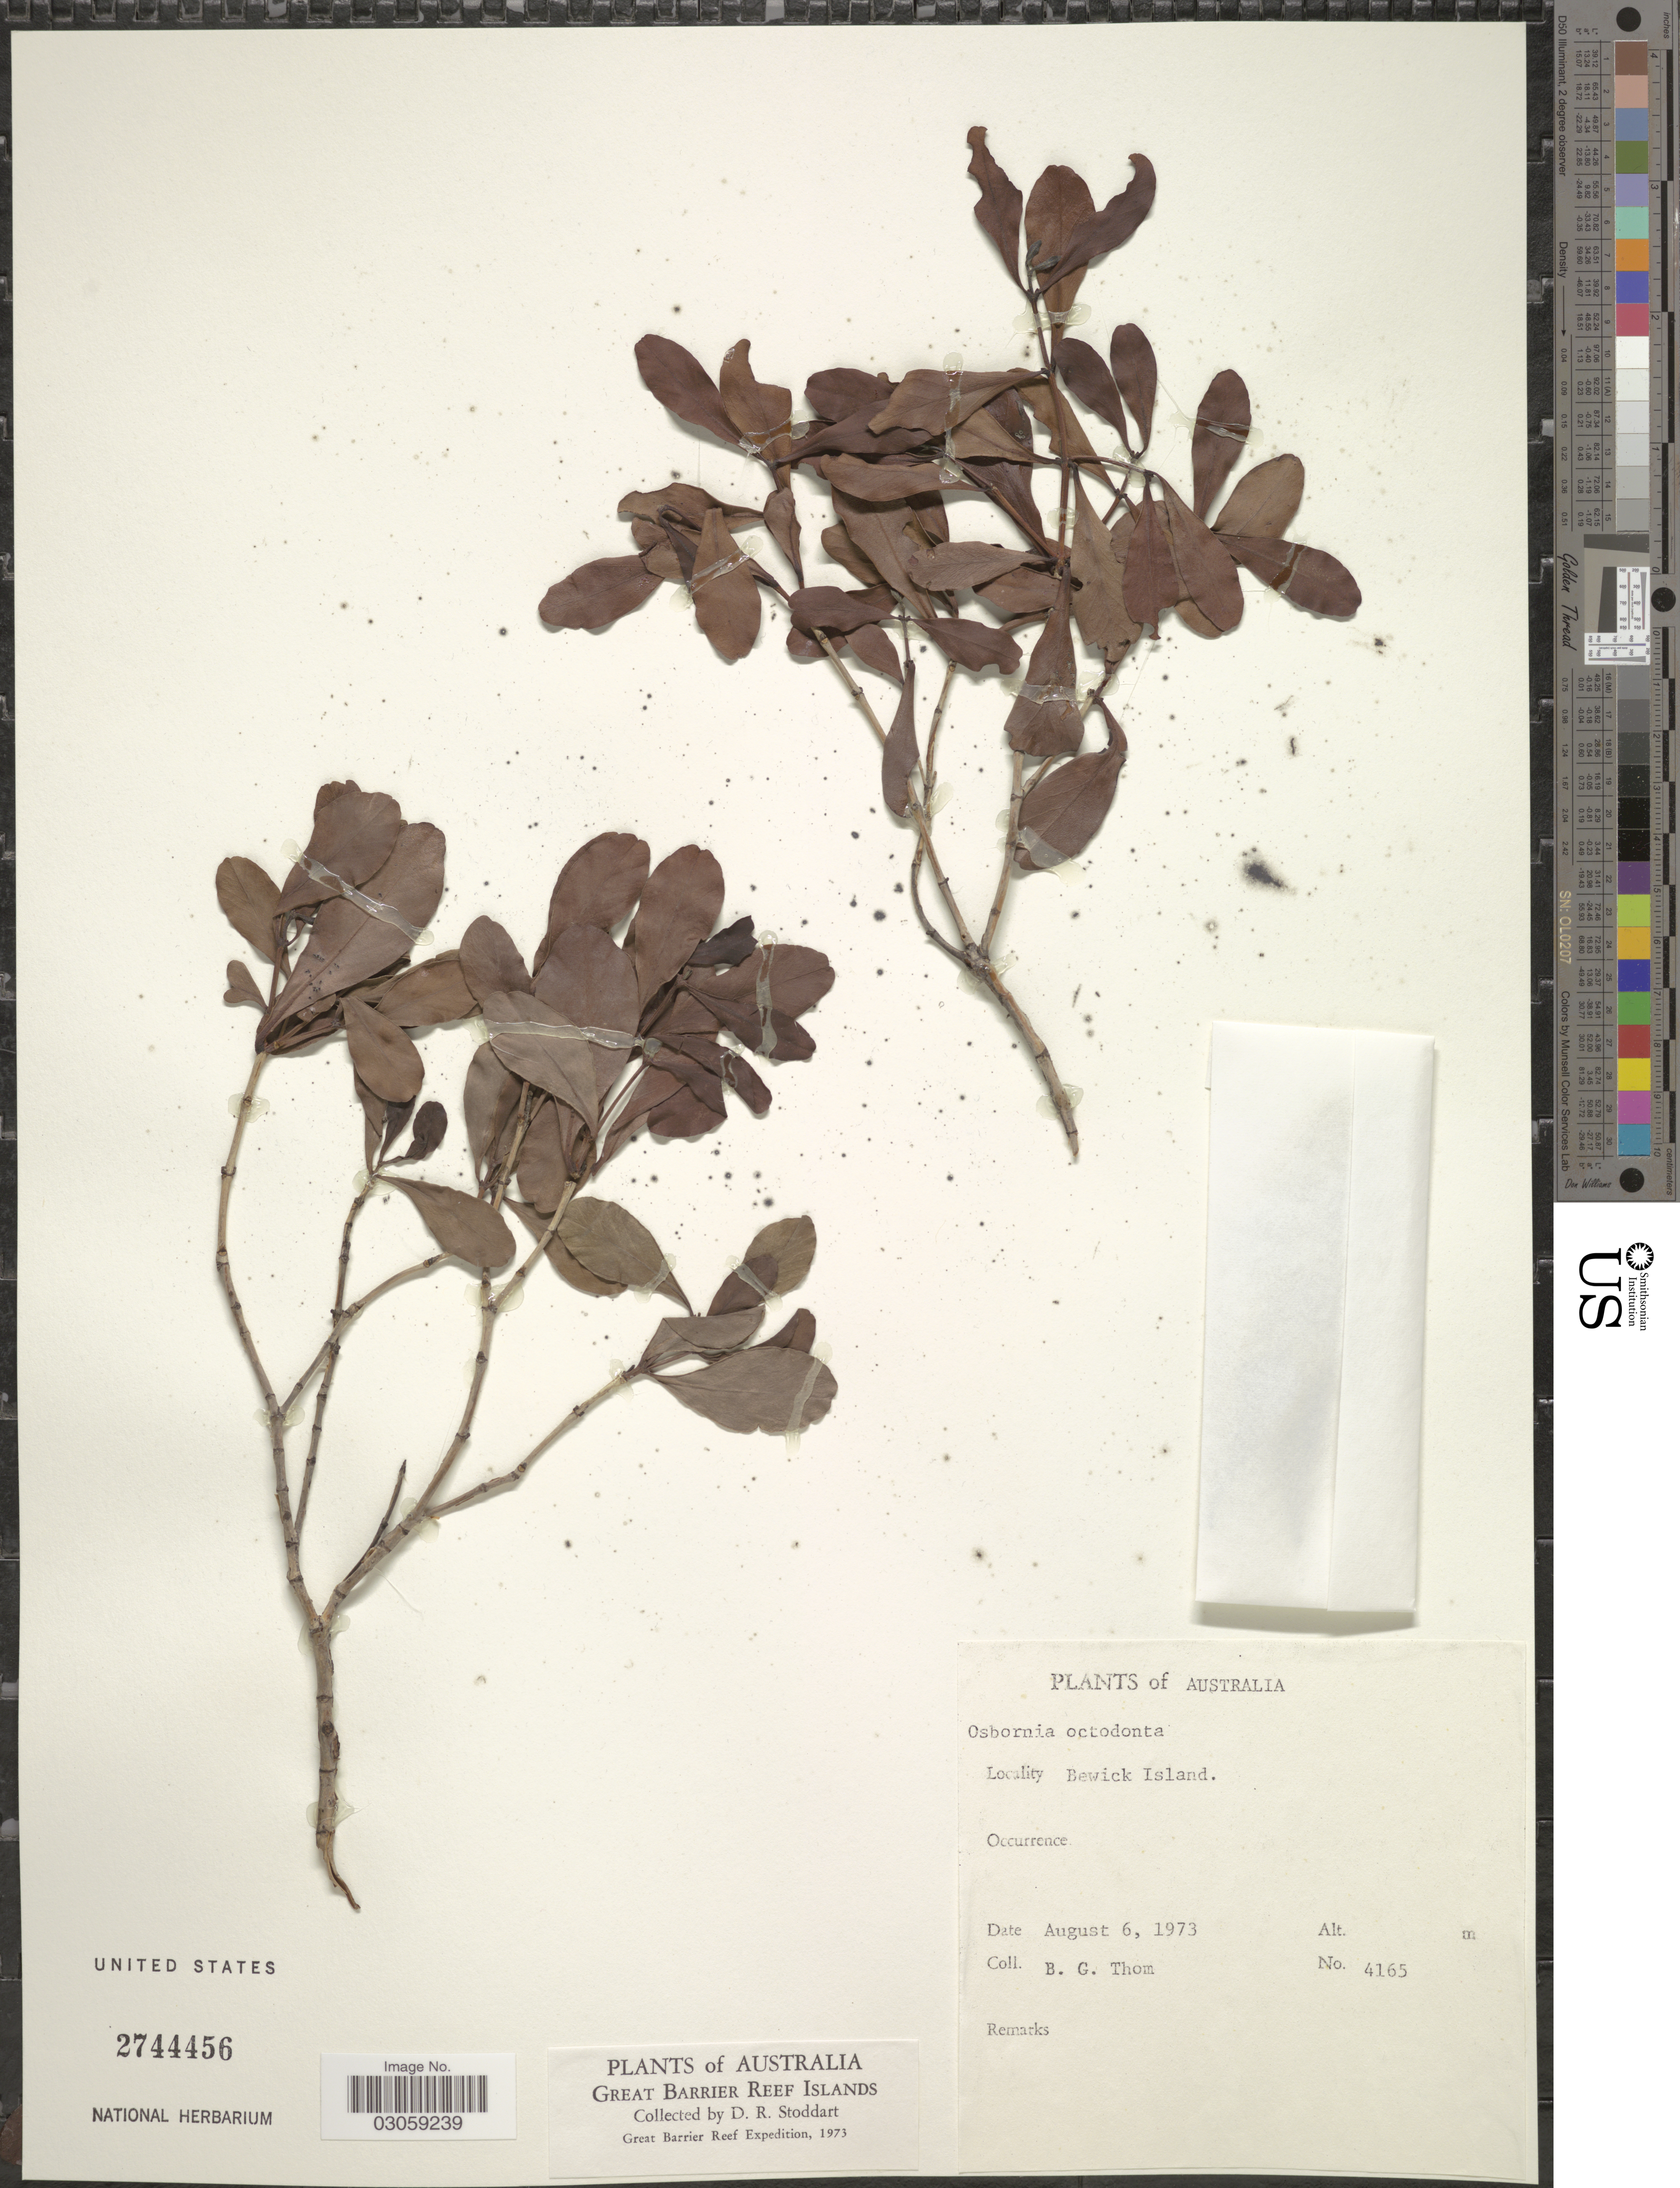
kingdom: Plantae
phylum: Tracheophyta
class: Magnoliopsida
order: Myrtales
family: Myrtaceae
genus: Osbornia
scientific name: Osbornia octodonta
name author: F. Muell.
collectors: B. Thom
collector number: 4165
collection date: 1973-08-06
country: Australia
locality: Bewick Island.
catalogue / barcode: US 2744456